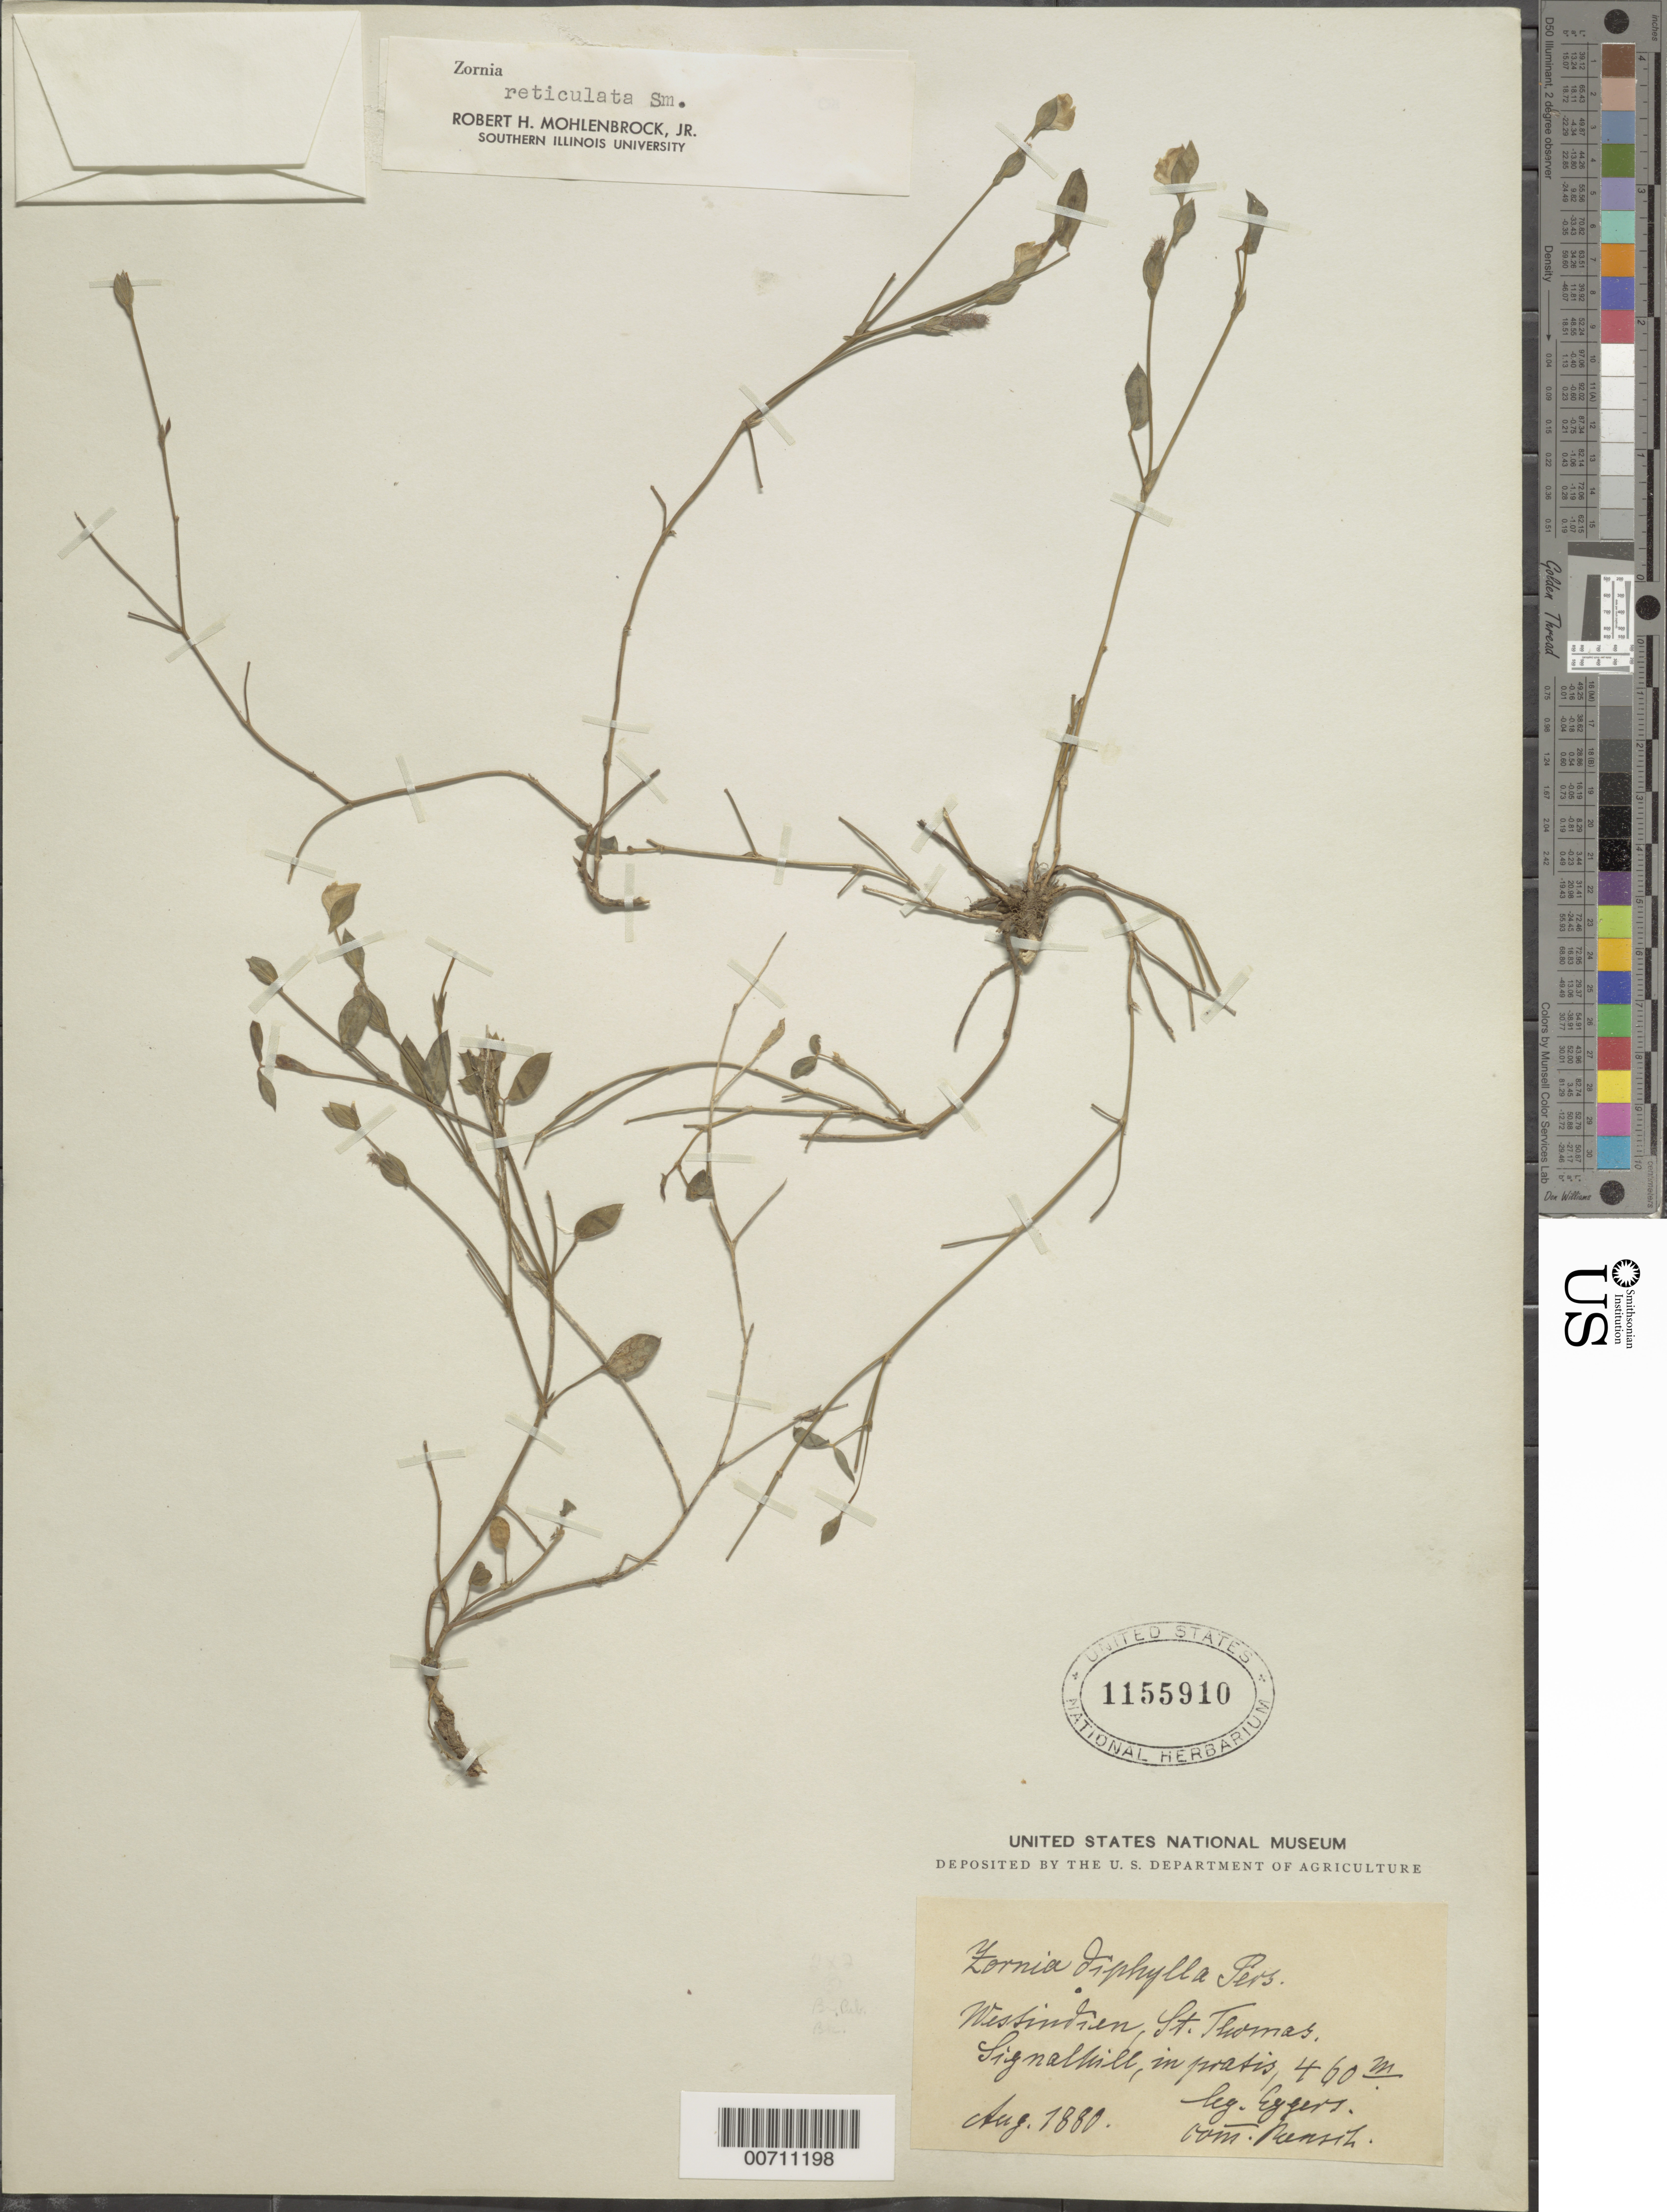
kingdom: Plantae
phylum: Tracheophyta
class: Magnoliopsida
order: Fabales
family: Fabaceae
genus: Zornia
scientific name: Zornia reticulata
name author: Sm.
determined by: Mohlenbrock, Robert H., Jr.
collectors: H. F. A. von Eggers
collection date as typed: Aug 1880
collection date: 1880-08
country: U.S. Virgin Islands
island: St. Thomas Island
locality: Signalhill, in pratis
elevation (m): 460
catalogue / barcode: US 1155910